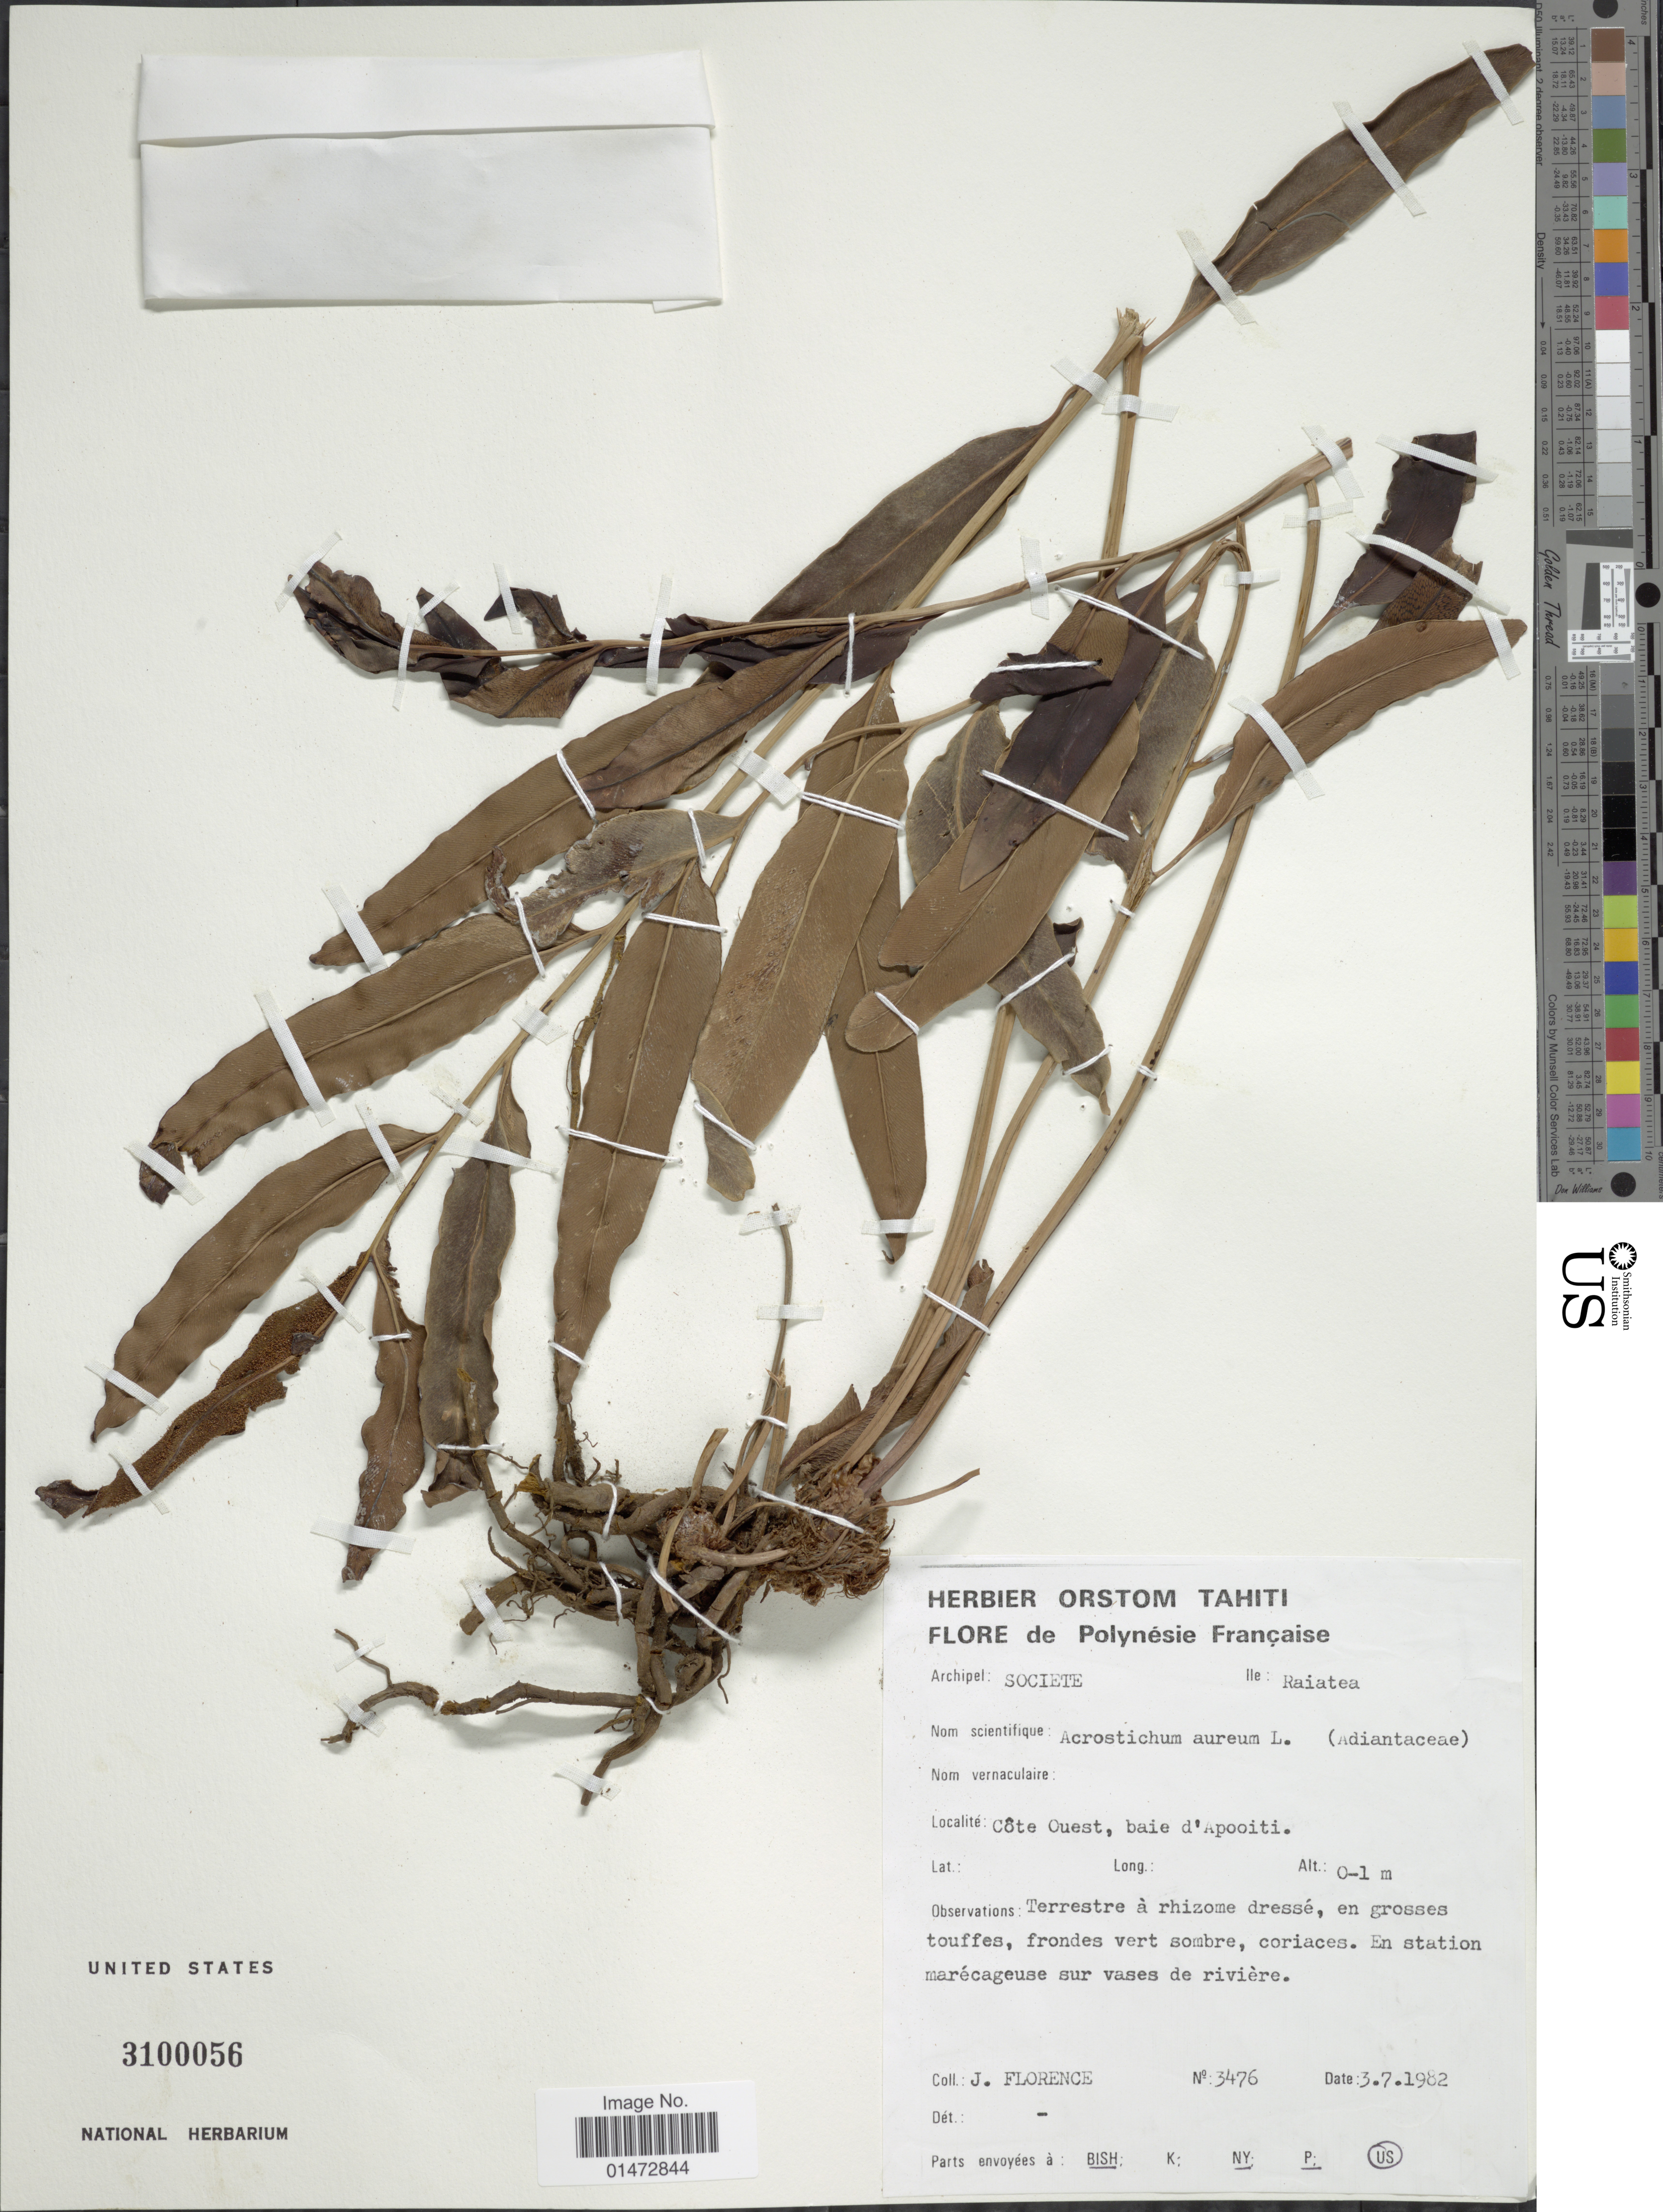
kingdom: Plantae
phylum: Tracheophyta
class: Polypodiopsida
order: Polypodiales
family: Pteridaceae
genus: Acrostichum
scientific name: Acrostichum aureum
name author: L.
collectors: J. Florence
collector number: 3476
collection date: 1982-07-03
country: French Polynesia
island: Raiatea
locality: Archipel: Societe. Ile: Raiatea. Côte Ouest, baie d'Apooiti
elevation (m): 0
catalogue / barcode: US 3100056